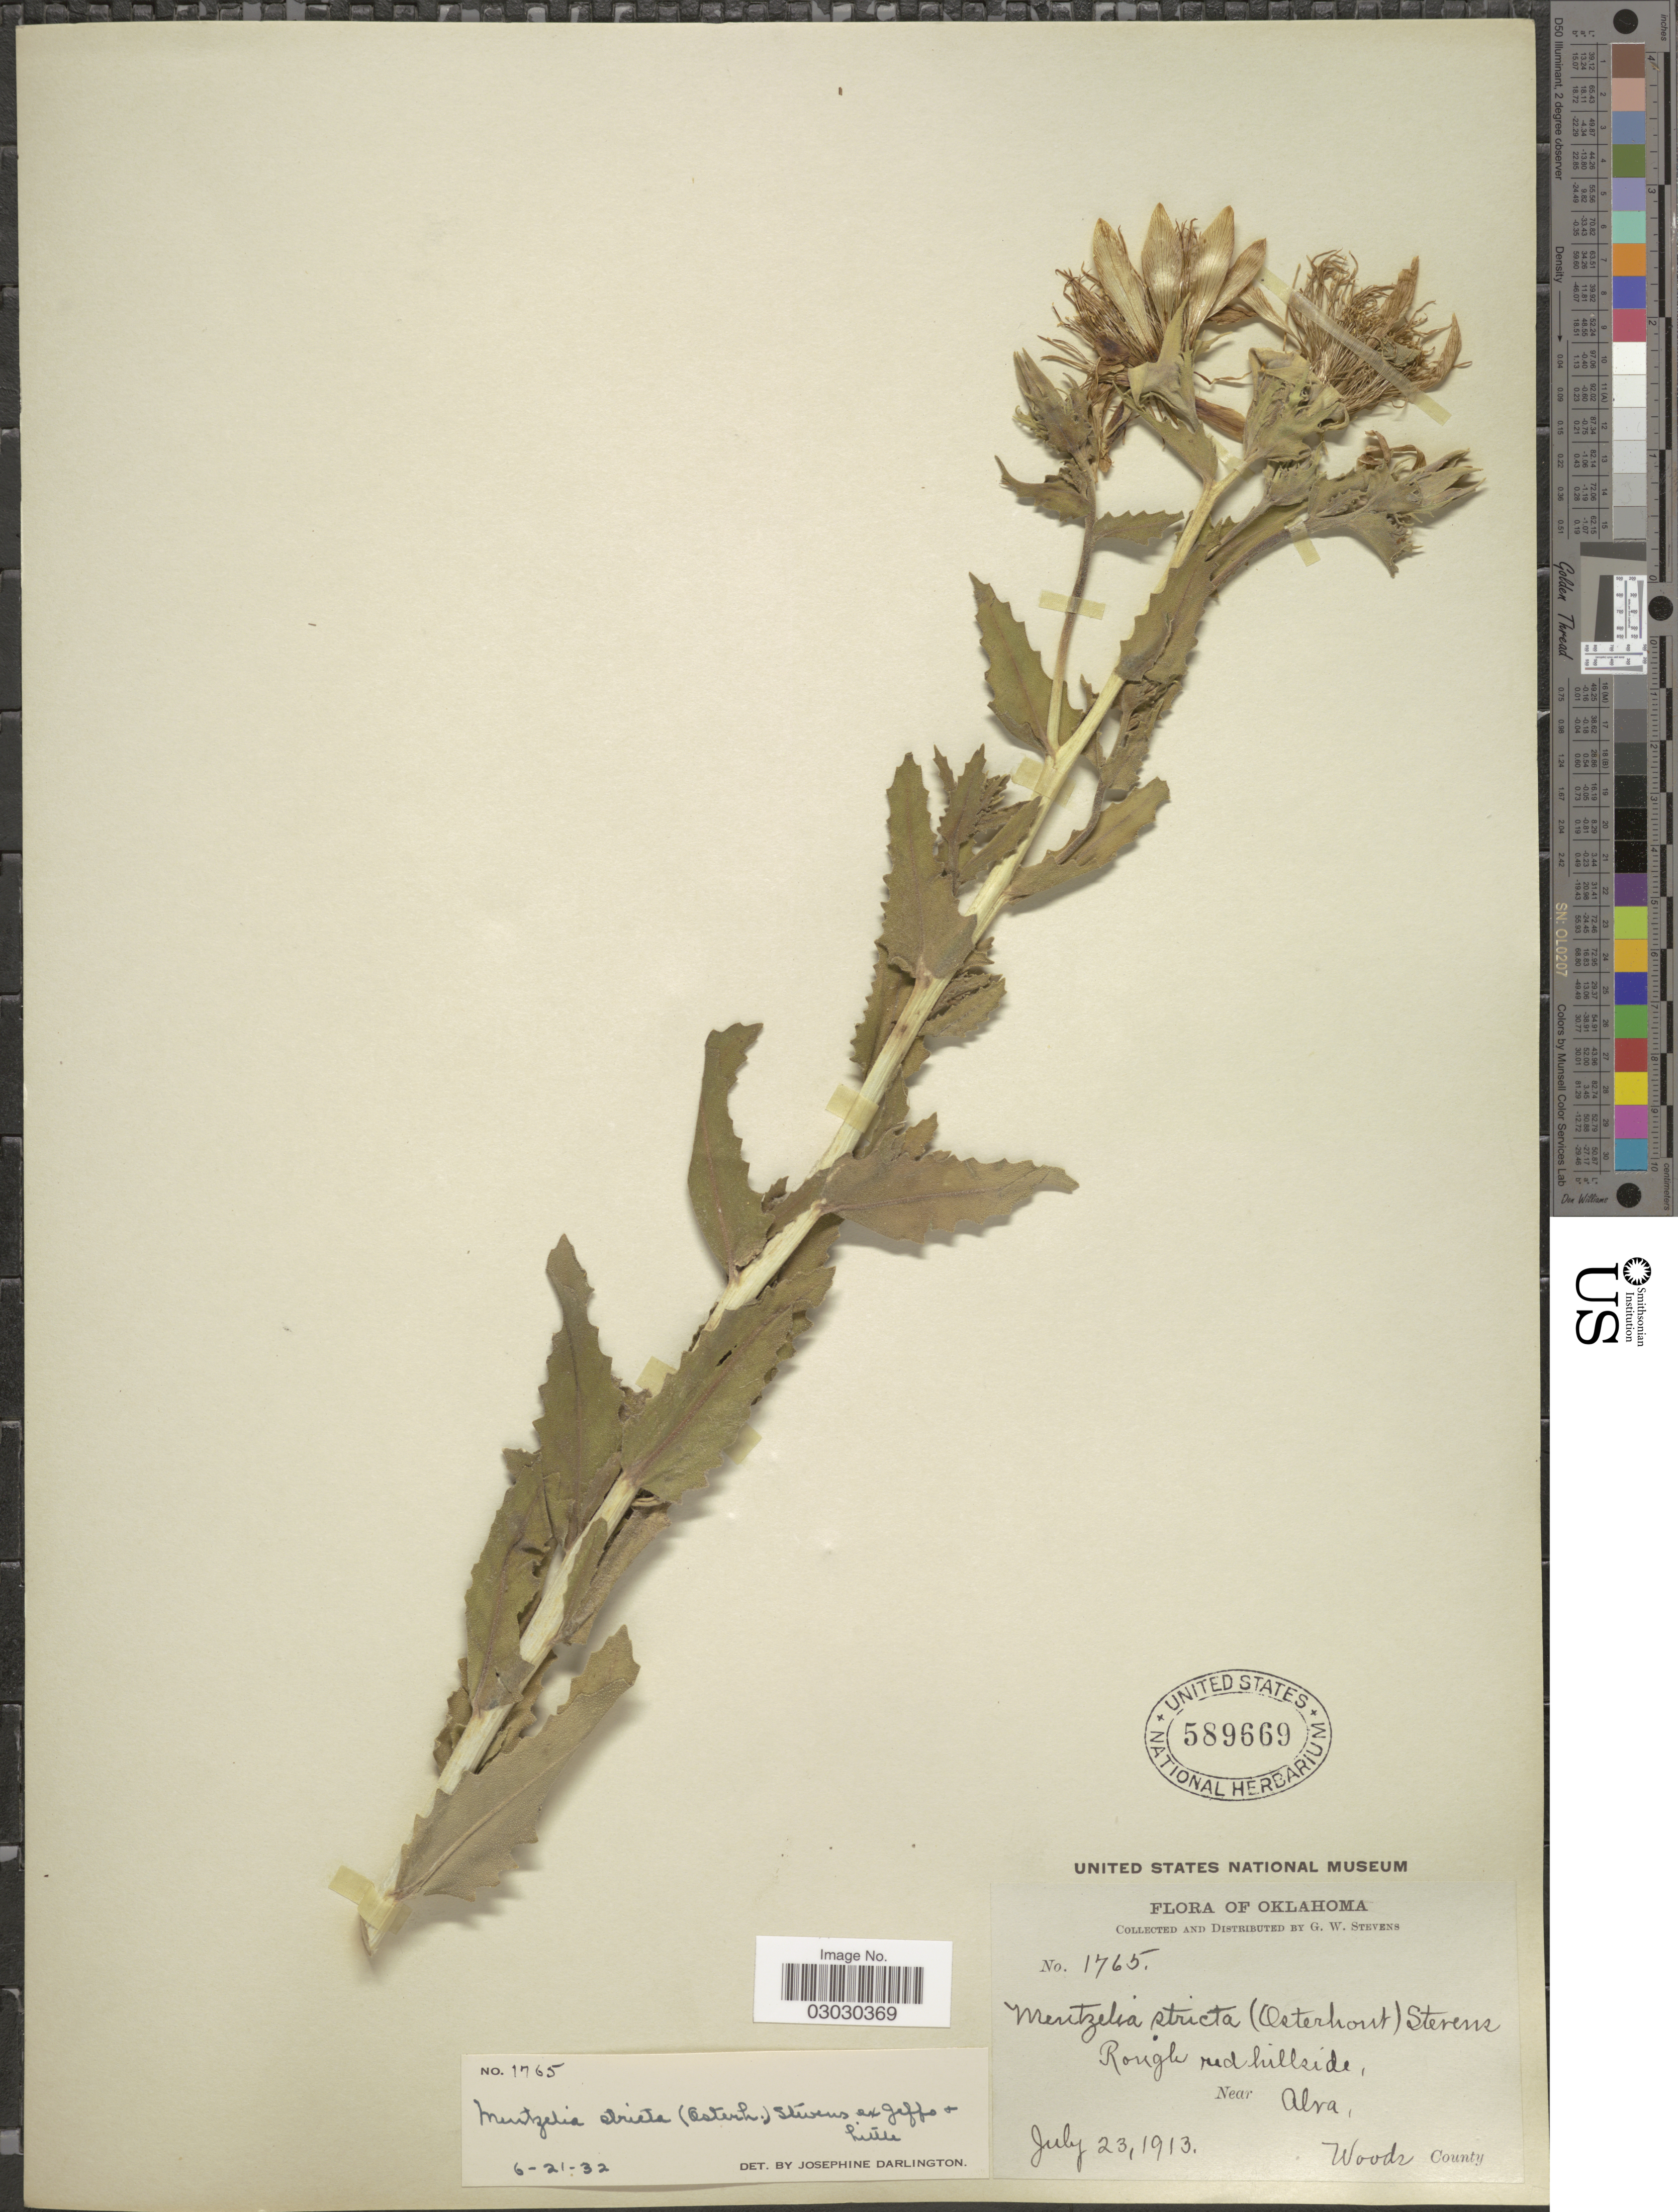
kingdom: Plantae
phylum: Tracheophyta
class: Magnoliopsida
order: Cornales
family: Loasaceae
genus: Mentzelia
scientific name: Mentzelia stricta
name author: (Osterh.) Stevens ex Jeffs & Little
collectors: G. W. Stevens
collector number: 1765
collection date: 1913-07-23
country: United States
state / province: Oklahoma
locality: Rough red hillside, Near Alva. Woods County.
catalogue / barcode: US 589669